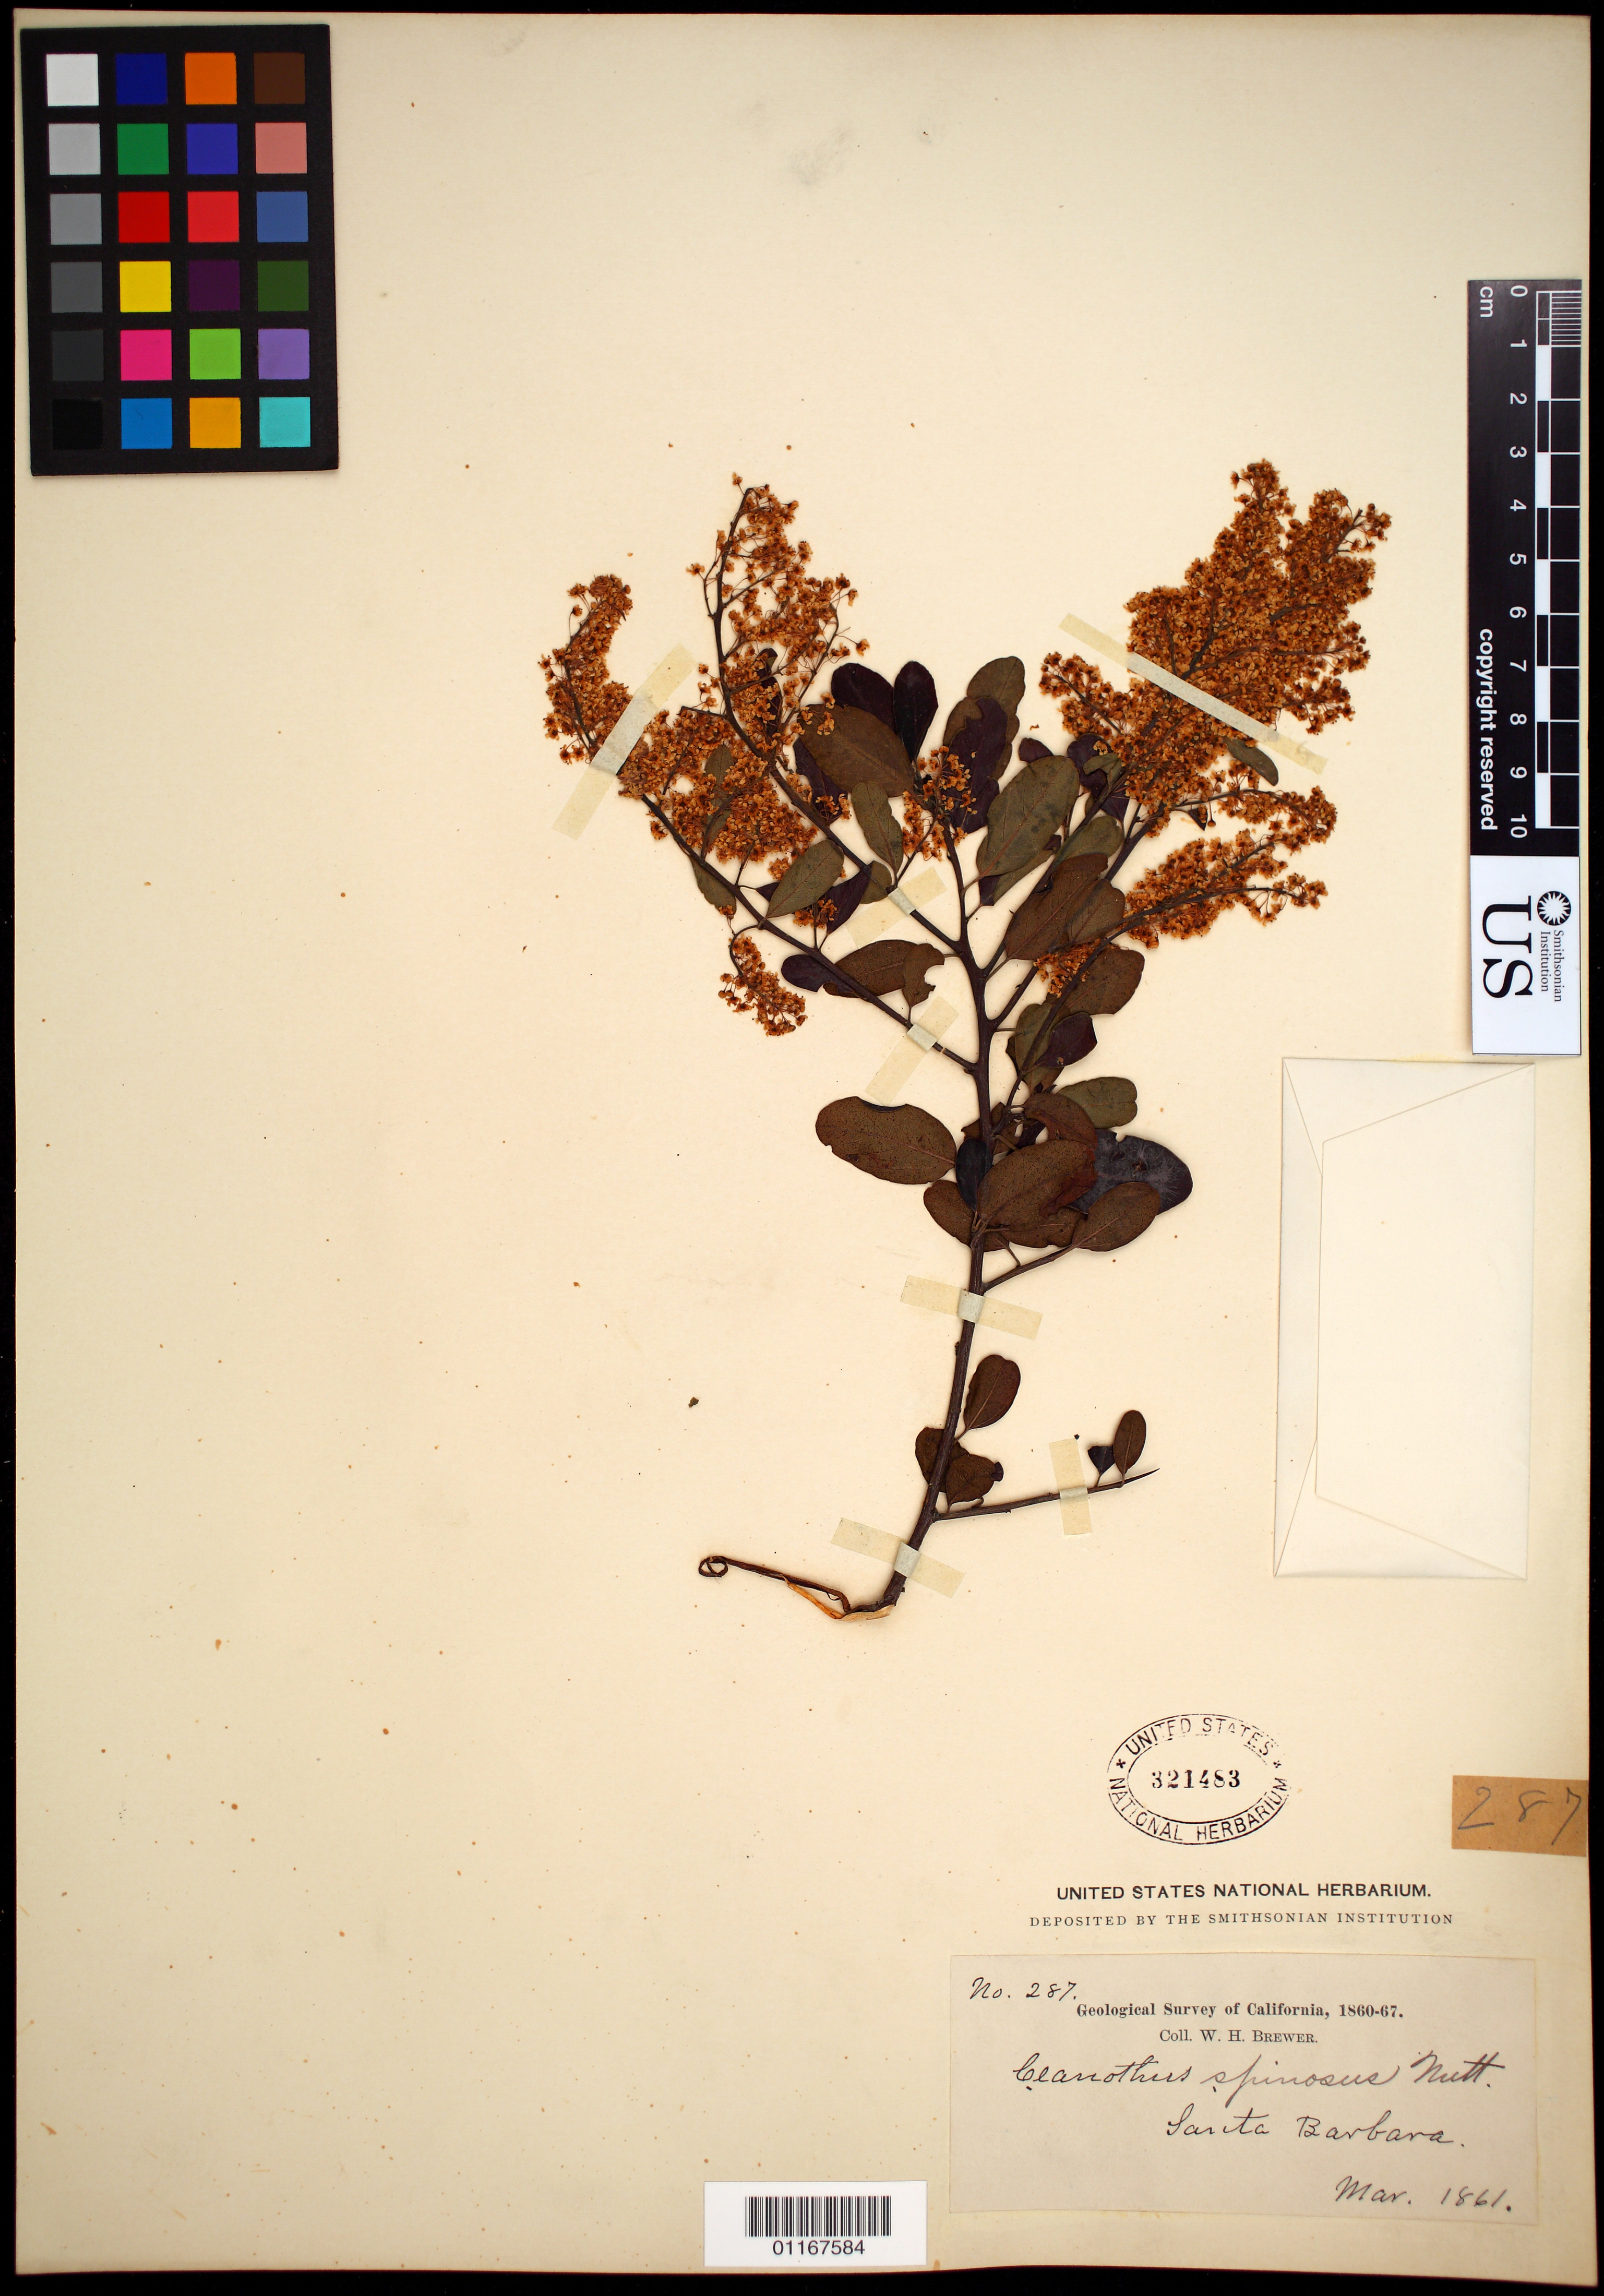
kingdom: Plantae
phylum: Tracheophyta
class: Magnoliopsida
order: Rosales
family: Rhamnaceae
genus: Ceanothus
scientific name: Ceanothus spinosus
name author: Nutt.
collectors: W. H. Brewer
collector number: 287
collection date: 1861-03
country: United States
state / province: California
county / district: Santa Barbara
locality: Santa Barbara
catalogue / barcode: US 321483